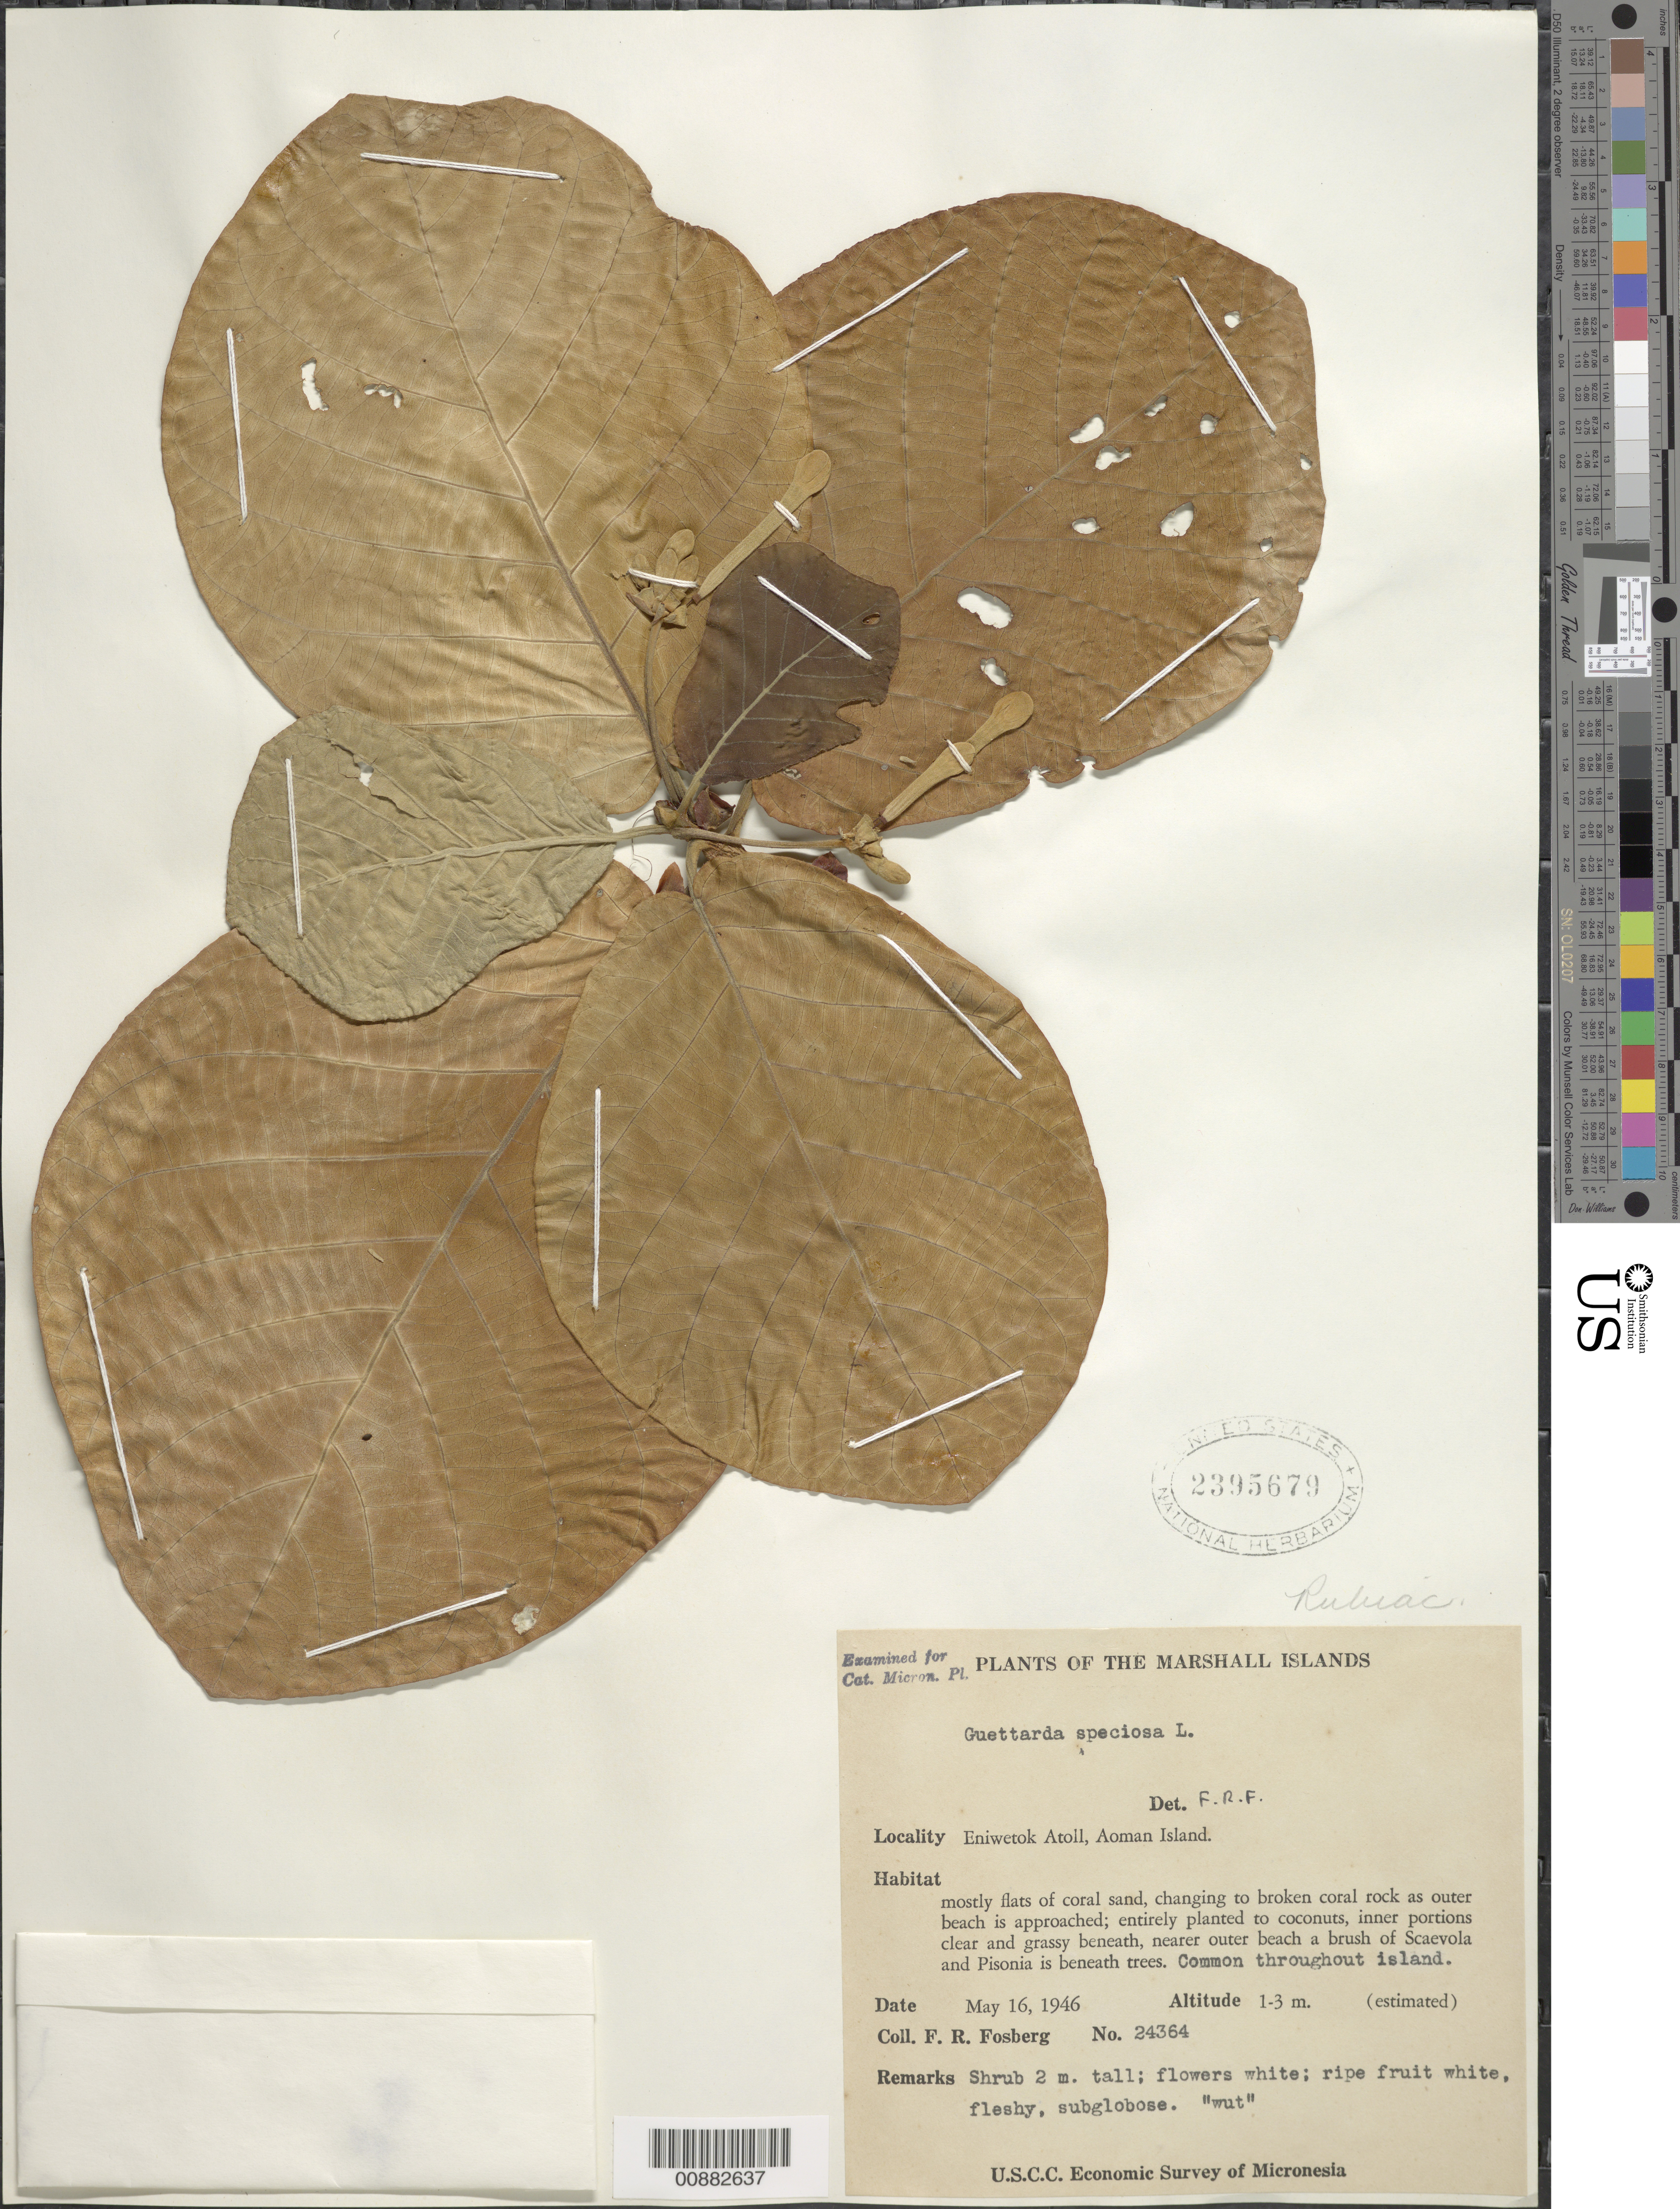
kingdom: Plantae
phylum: Tracheophyta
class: Magnoliopsida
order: Gentianales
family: Rubiaceae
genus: Guettarda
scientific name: Guettarda speciosa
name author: L.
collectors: F. R. Fosberg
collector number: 24364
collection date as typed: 16 May 1946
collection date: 1946-05-16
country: Marshall Islands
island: Enewetak [Eniwetok] Atoll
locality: Eniwetok Atoll, Aoman Islet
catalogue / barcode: US 2395679